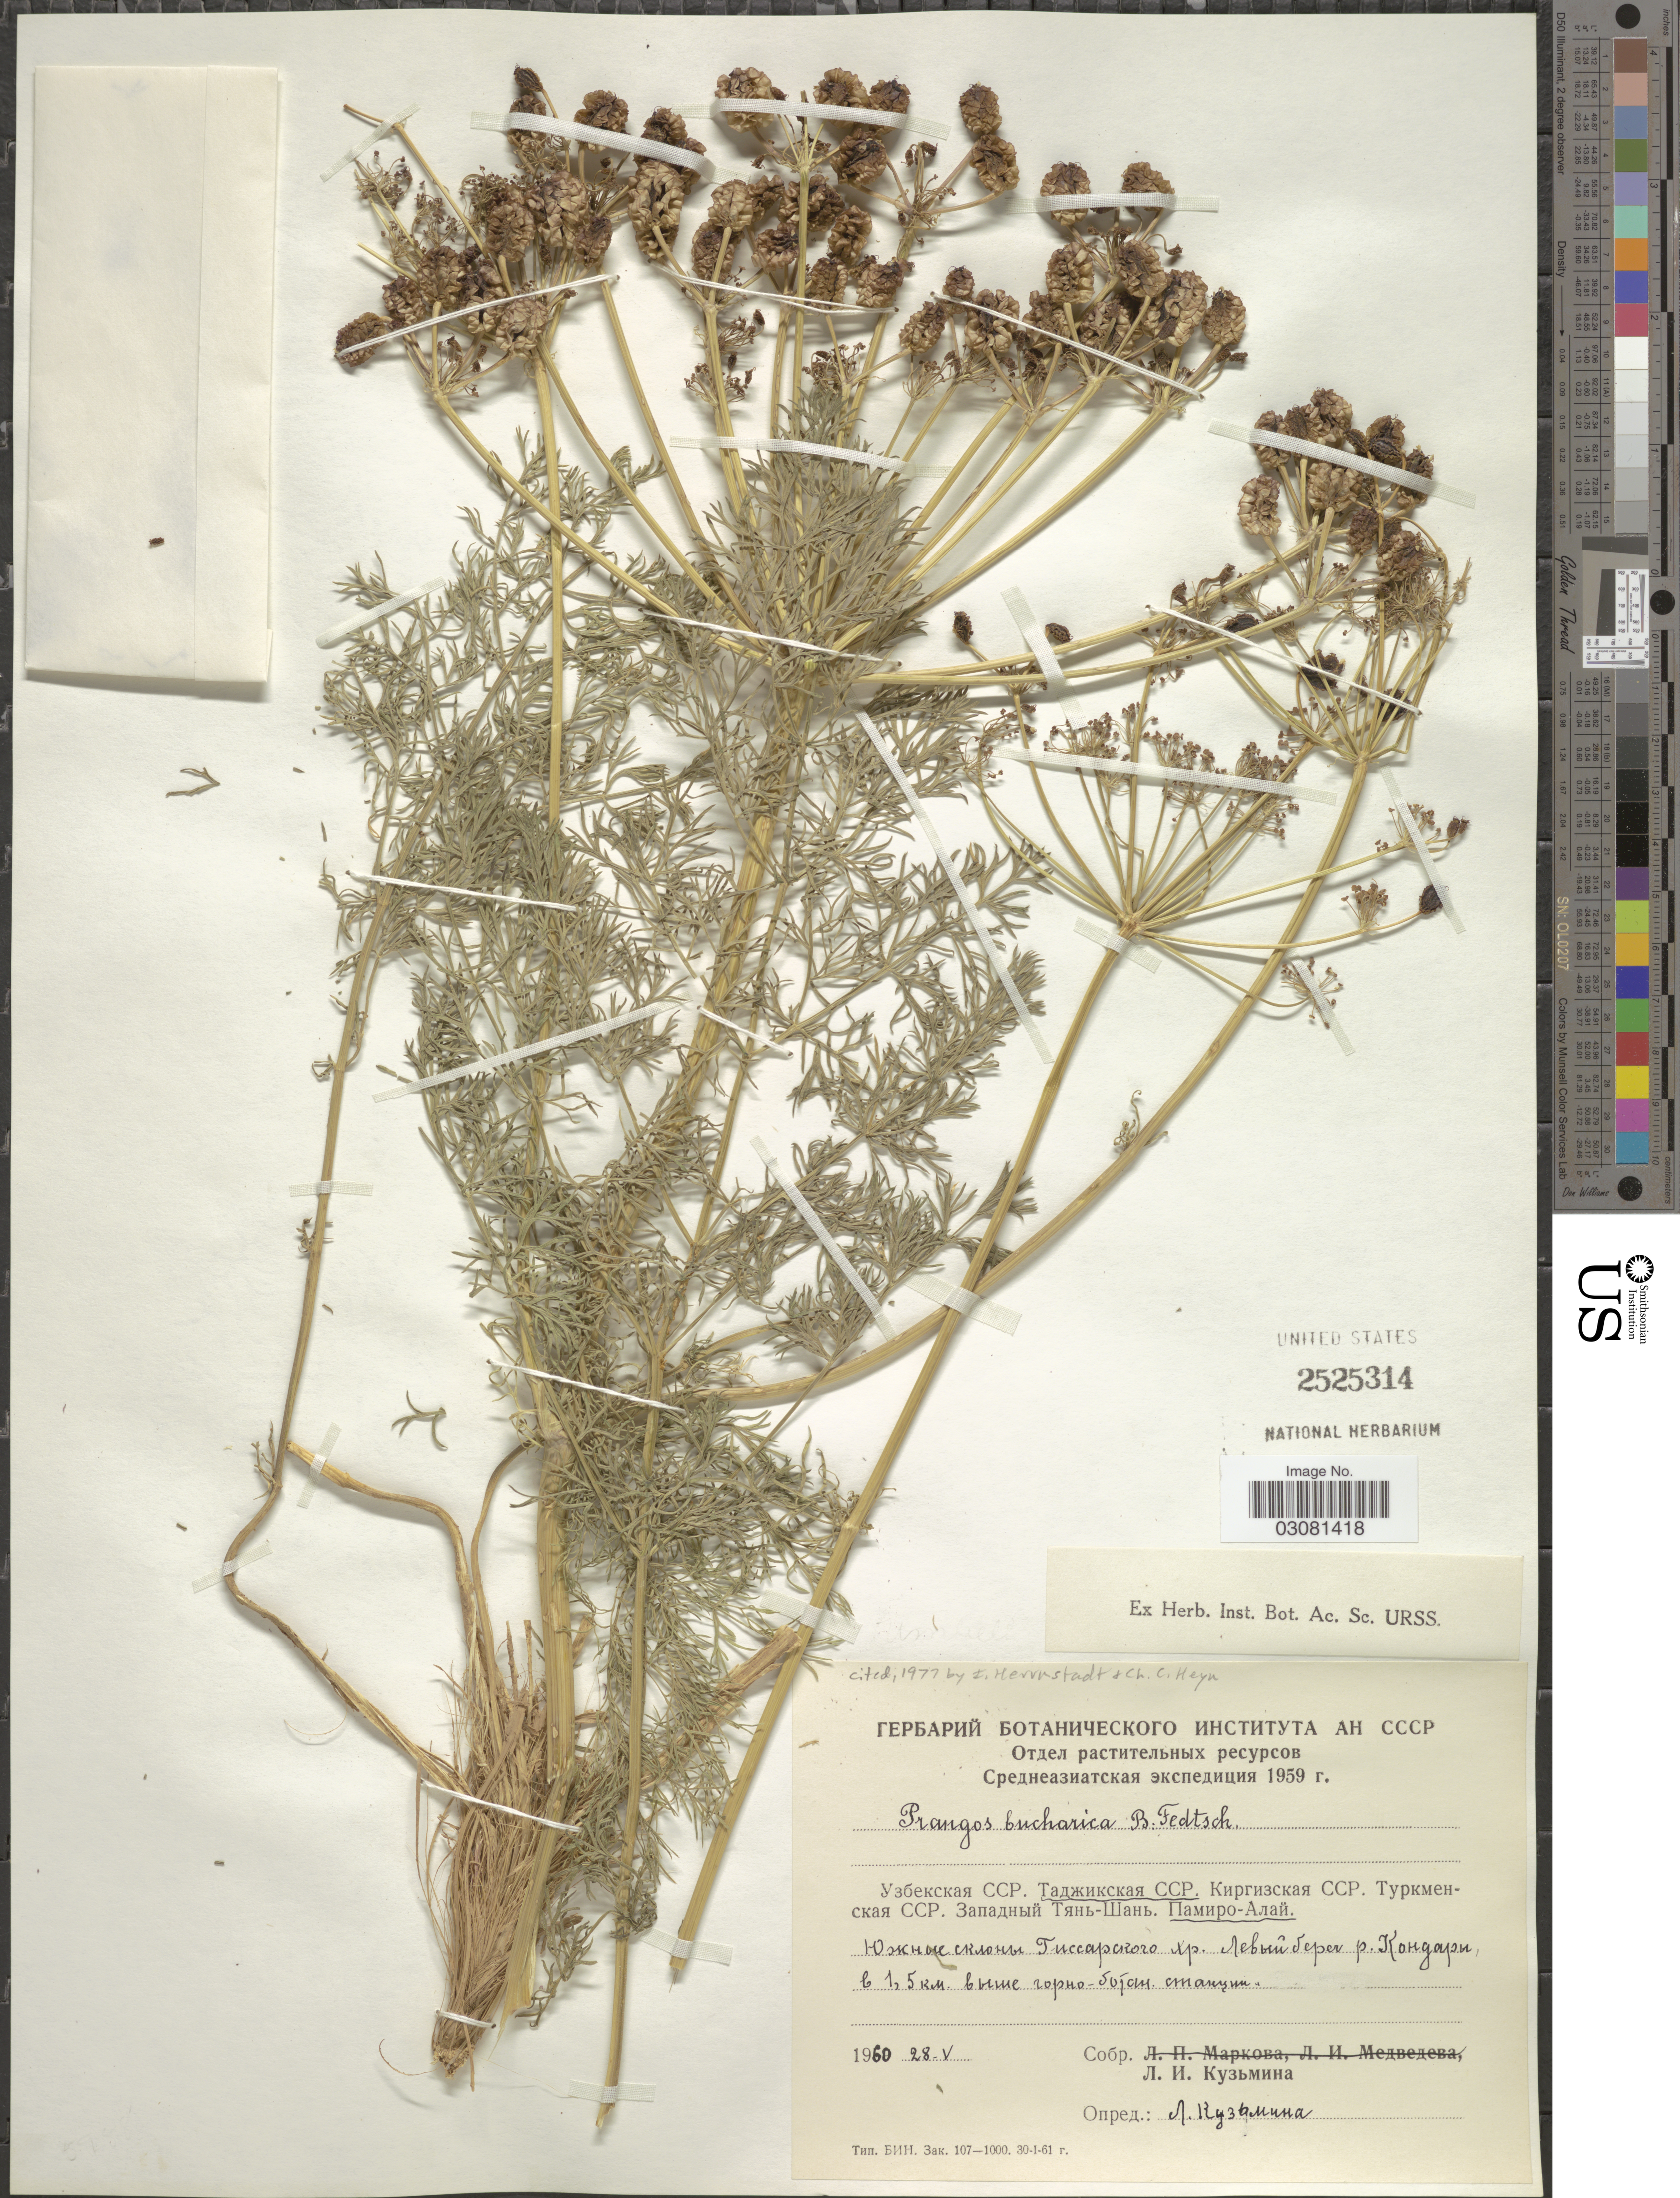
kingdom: Plantae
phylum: Tracheophyta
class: Magnoliopsida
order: Apiales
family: Apiaceae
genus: Prangos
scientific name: Prangos bucharica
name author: B. Fedtsch.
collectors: L. Kuzmina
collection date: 1960-05-28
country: Tajikistan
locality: South slopes of Gissar Range, left shore of River Kondara, 1.5 km above Botanical Station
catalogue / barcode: US 2525314